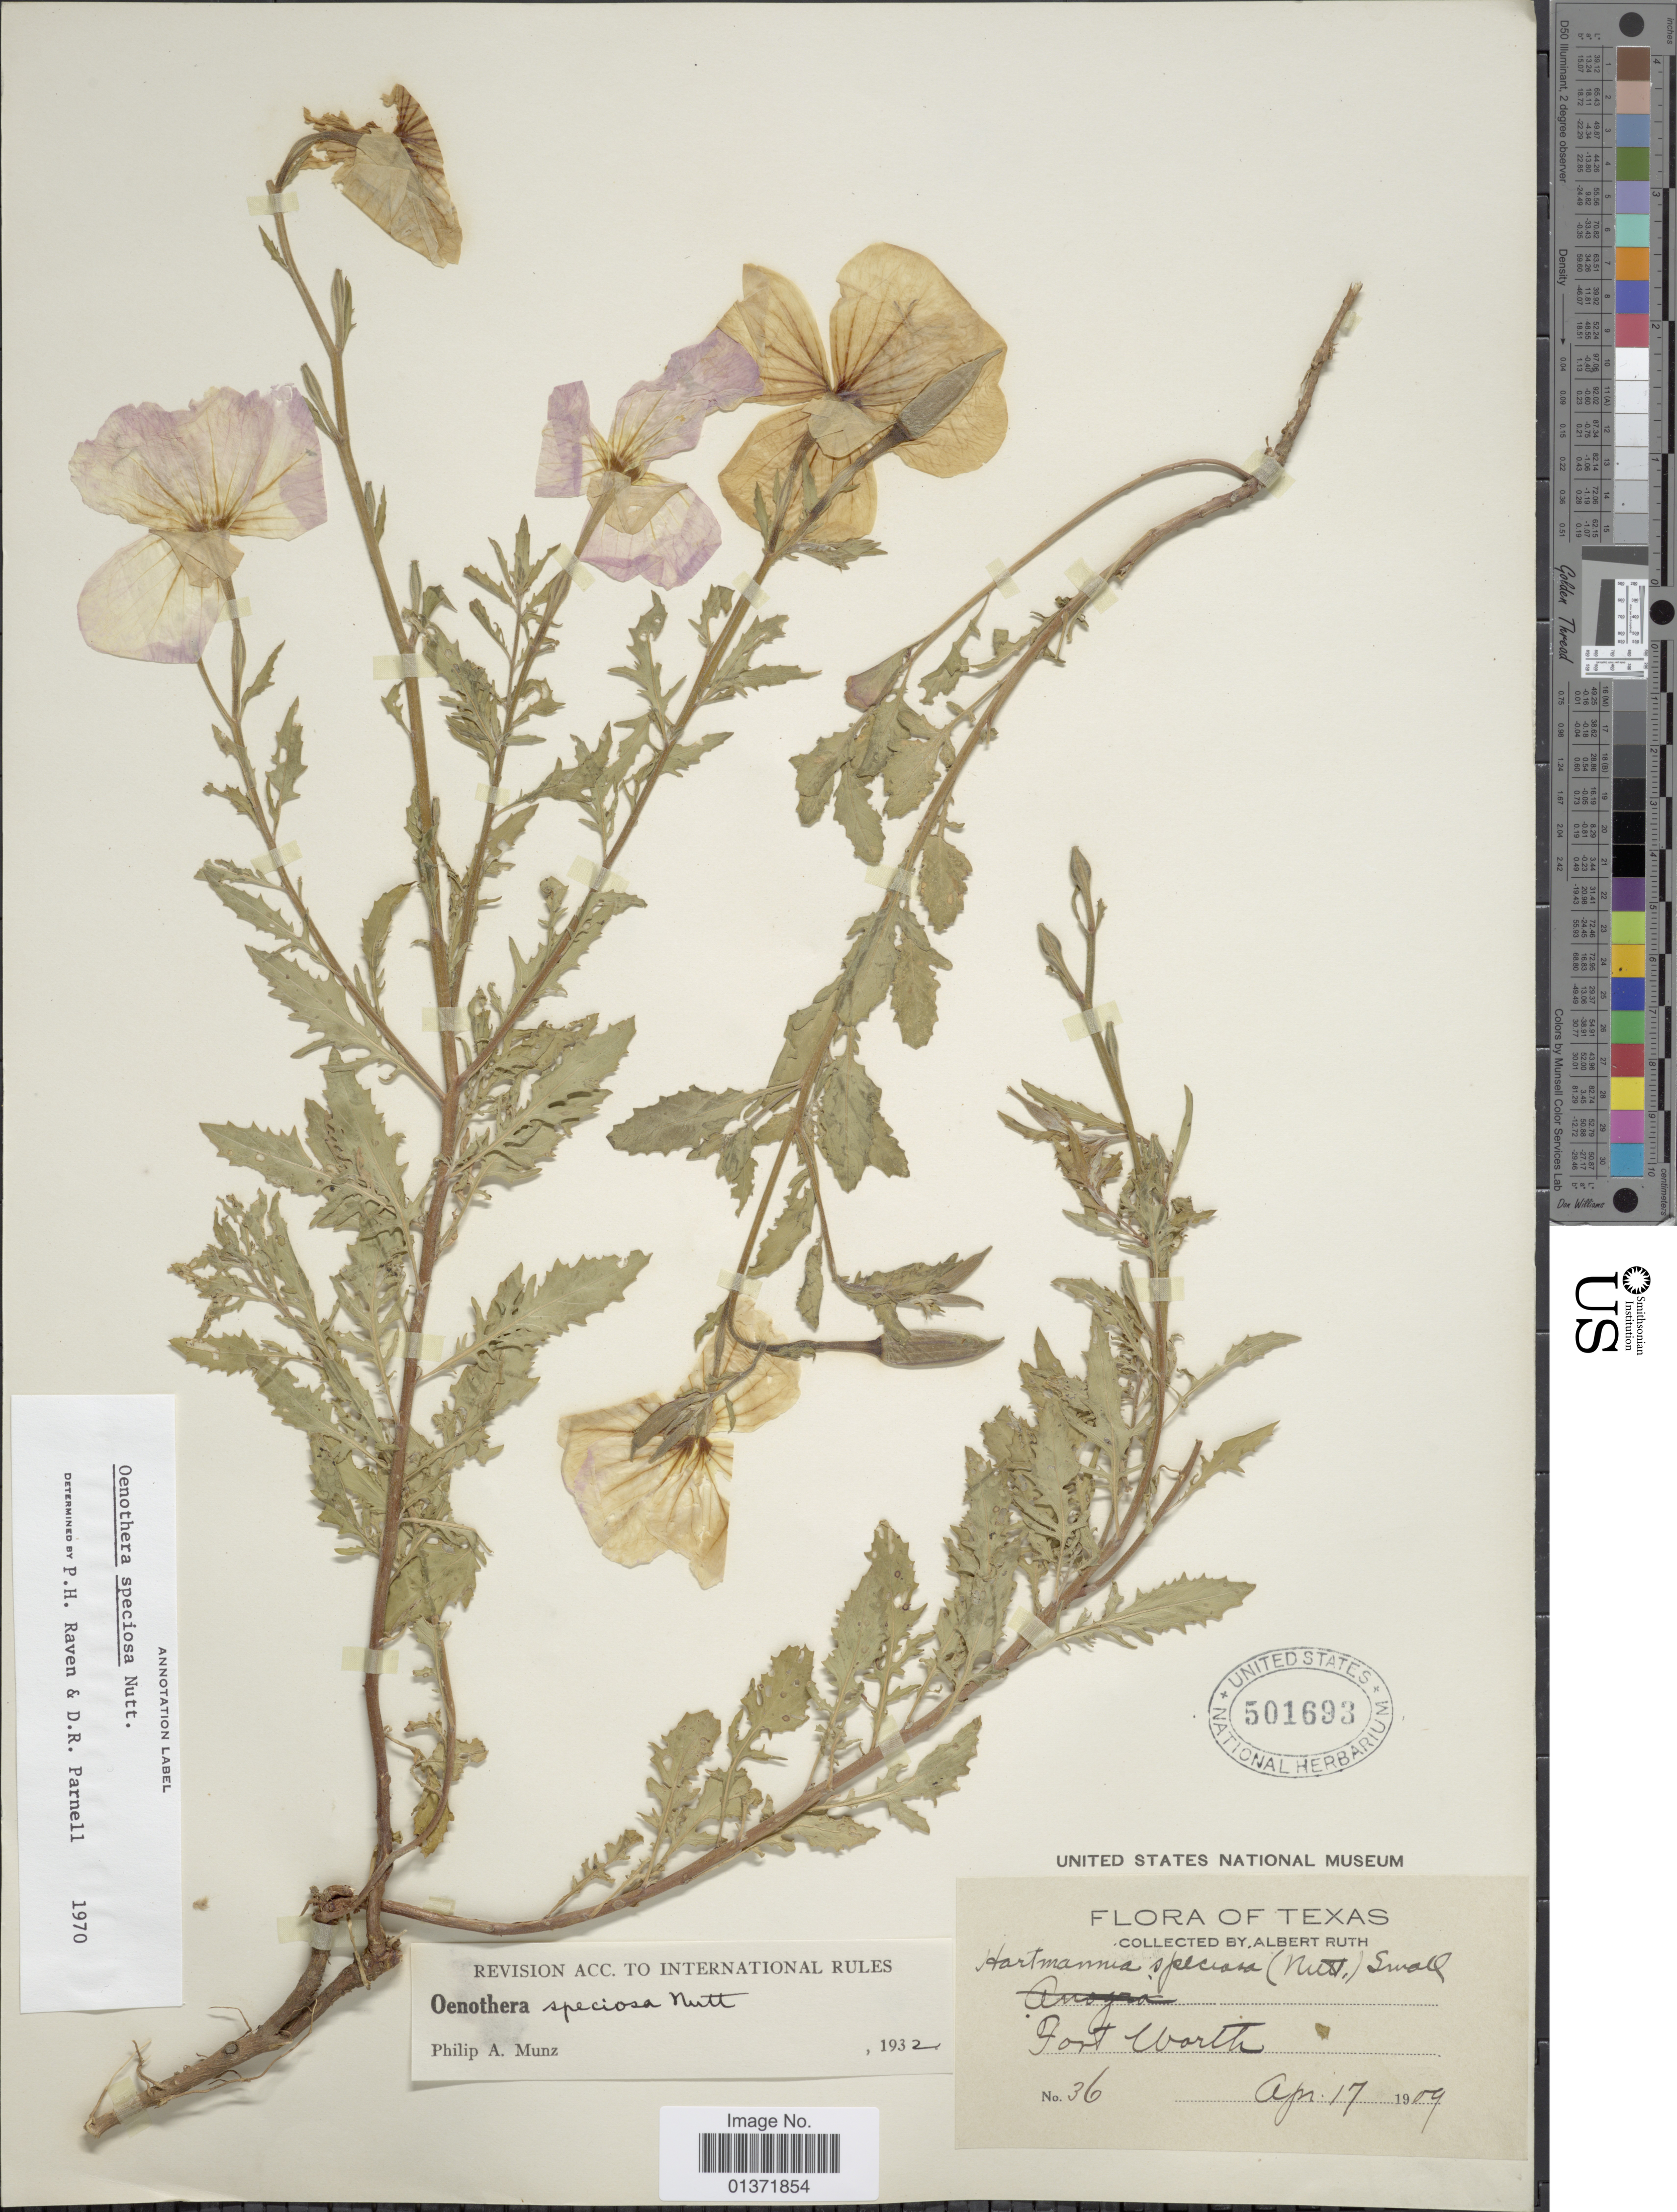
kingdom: Plantae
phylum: Tracheophyta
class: Magnoliopsida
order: Myrtales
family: Onagraceae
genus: Oenothera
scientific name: Oenothera speciosa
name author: Nutt.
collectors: A. Ruth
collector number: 36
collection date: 1909-04-17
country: United States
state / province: Texas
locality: Fort Worth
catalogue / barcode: US 501693